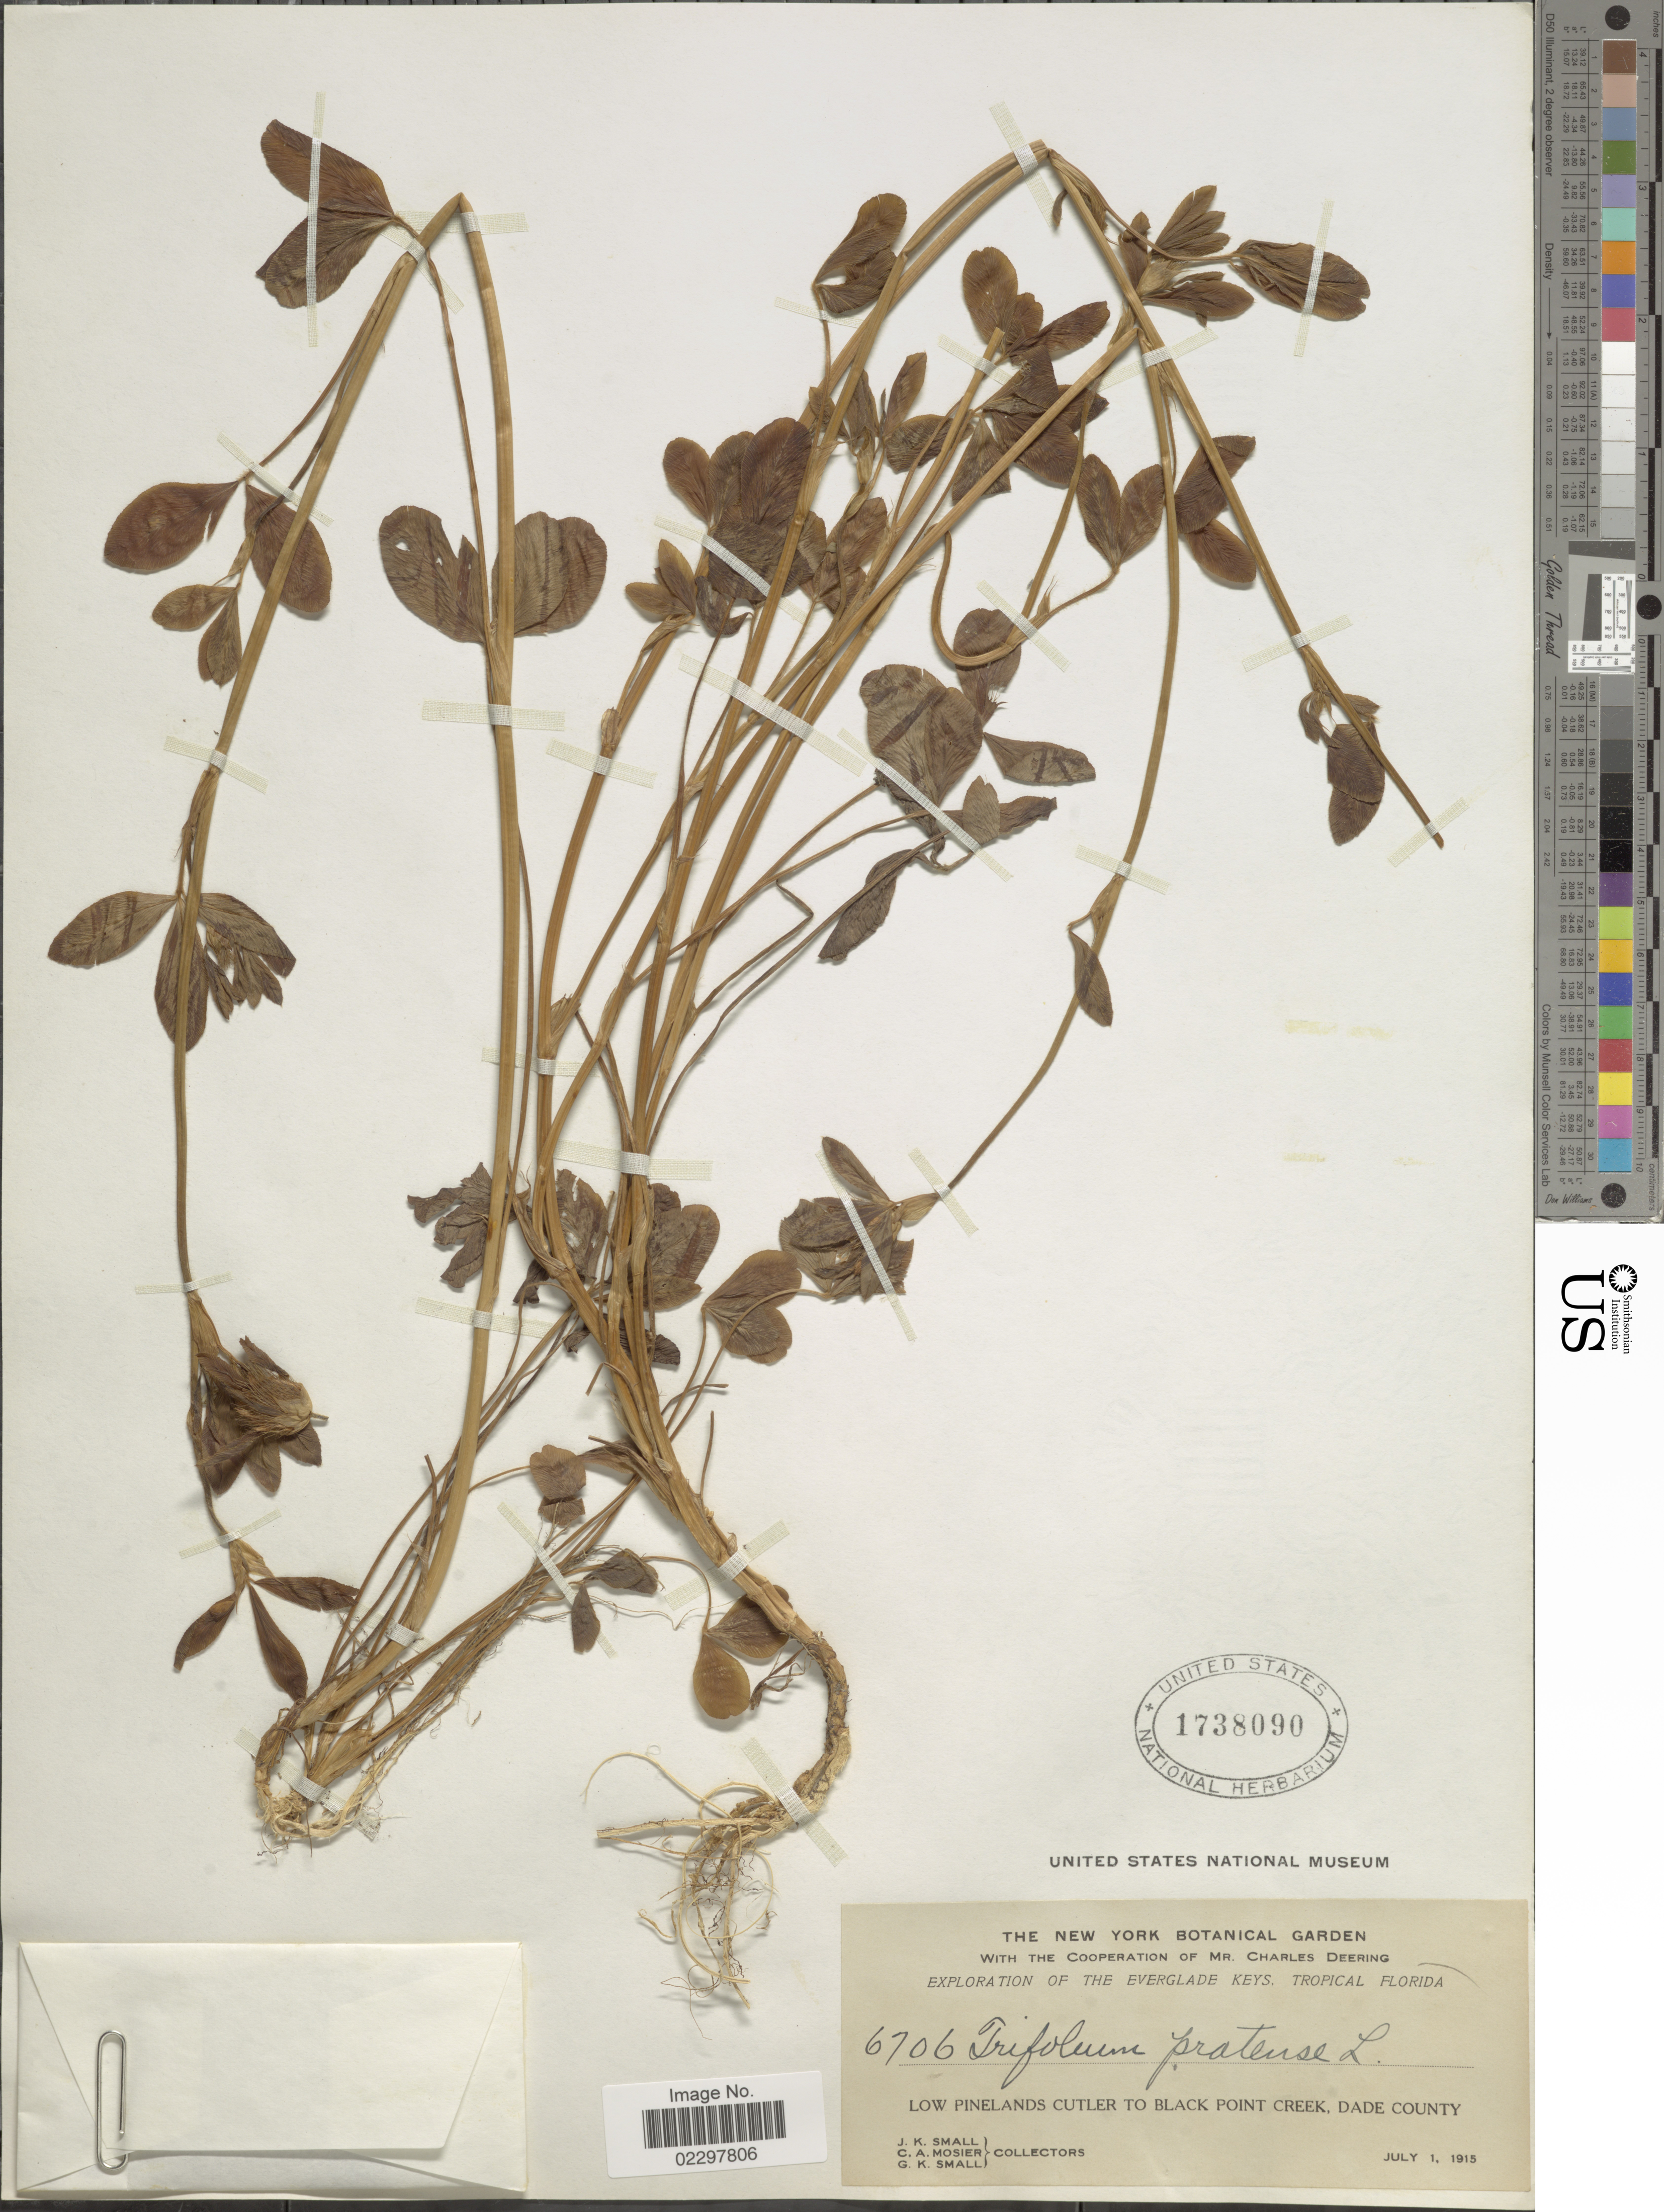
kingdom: Plantae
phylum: Tracheophyta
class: Magnoliopsida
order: Fabales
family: Fabaceae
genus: Trifolium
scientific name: Trifolium pratense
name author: L.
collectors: J. K. Small, C. A. Mosier & G. K. Small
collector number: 6706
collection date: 1915-07-01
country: United States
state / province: Florida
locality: The Everglade Key, Tropical, Low Pineland Cutler to Black Point Creek, Dade County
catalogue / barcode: US 1738090